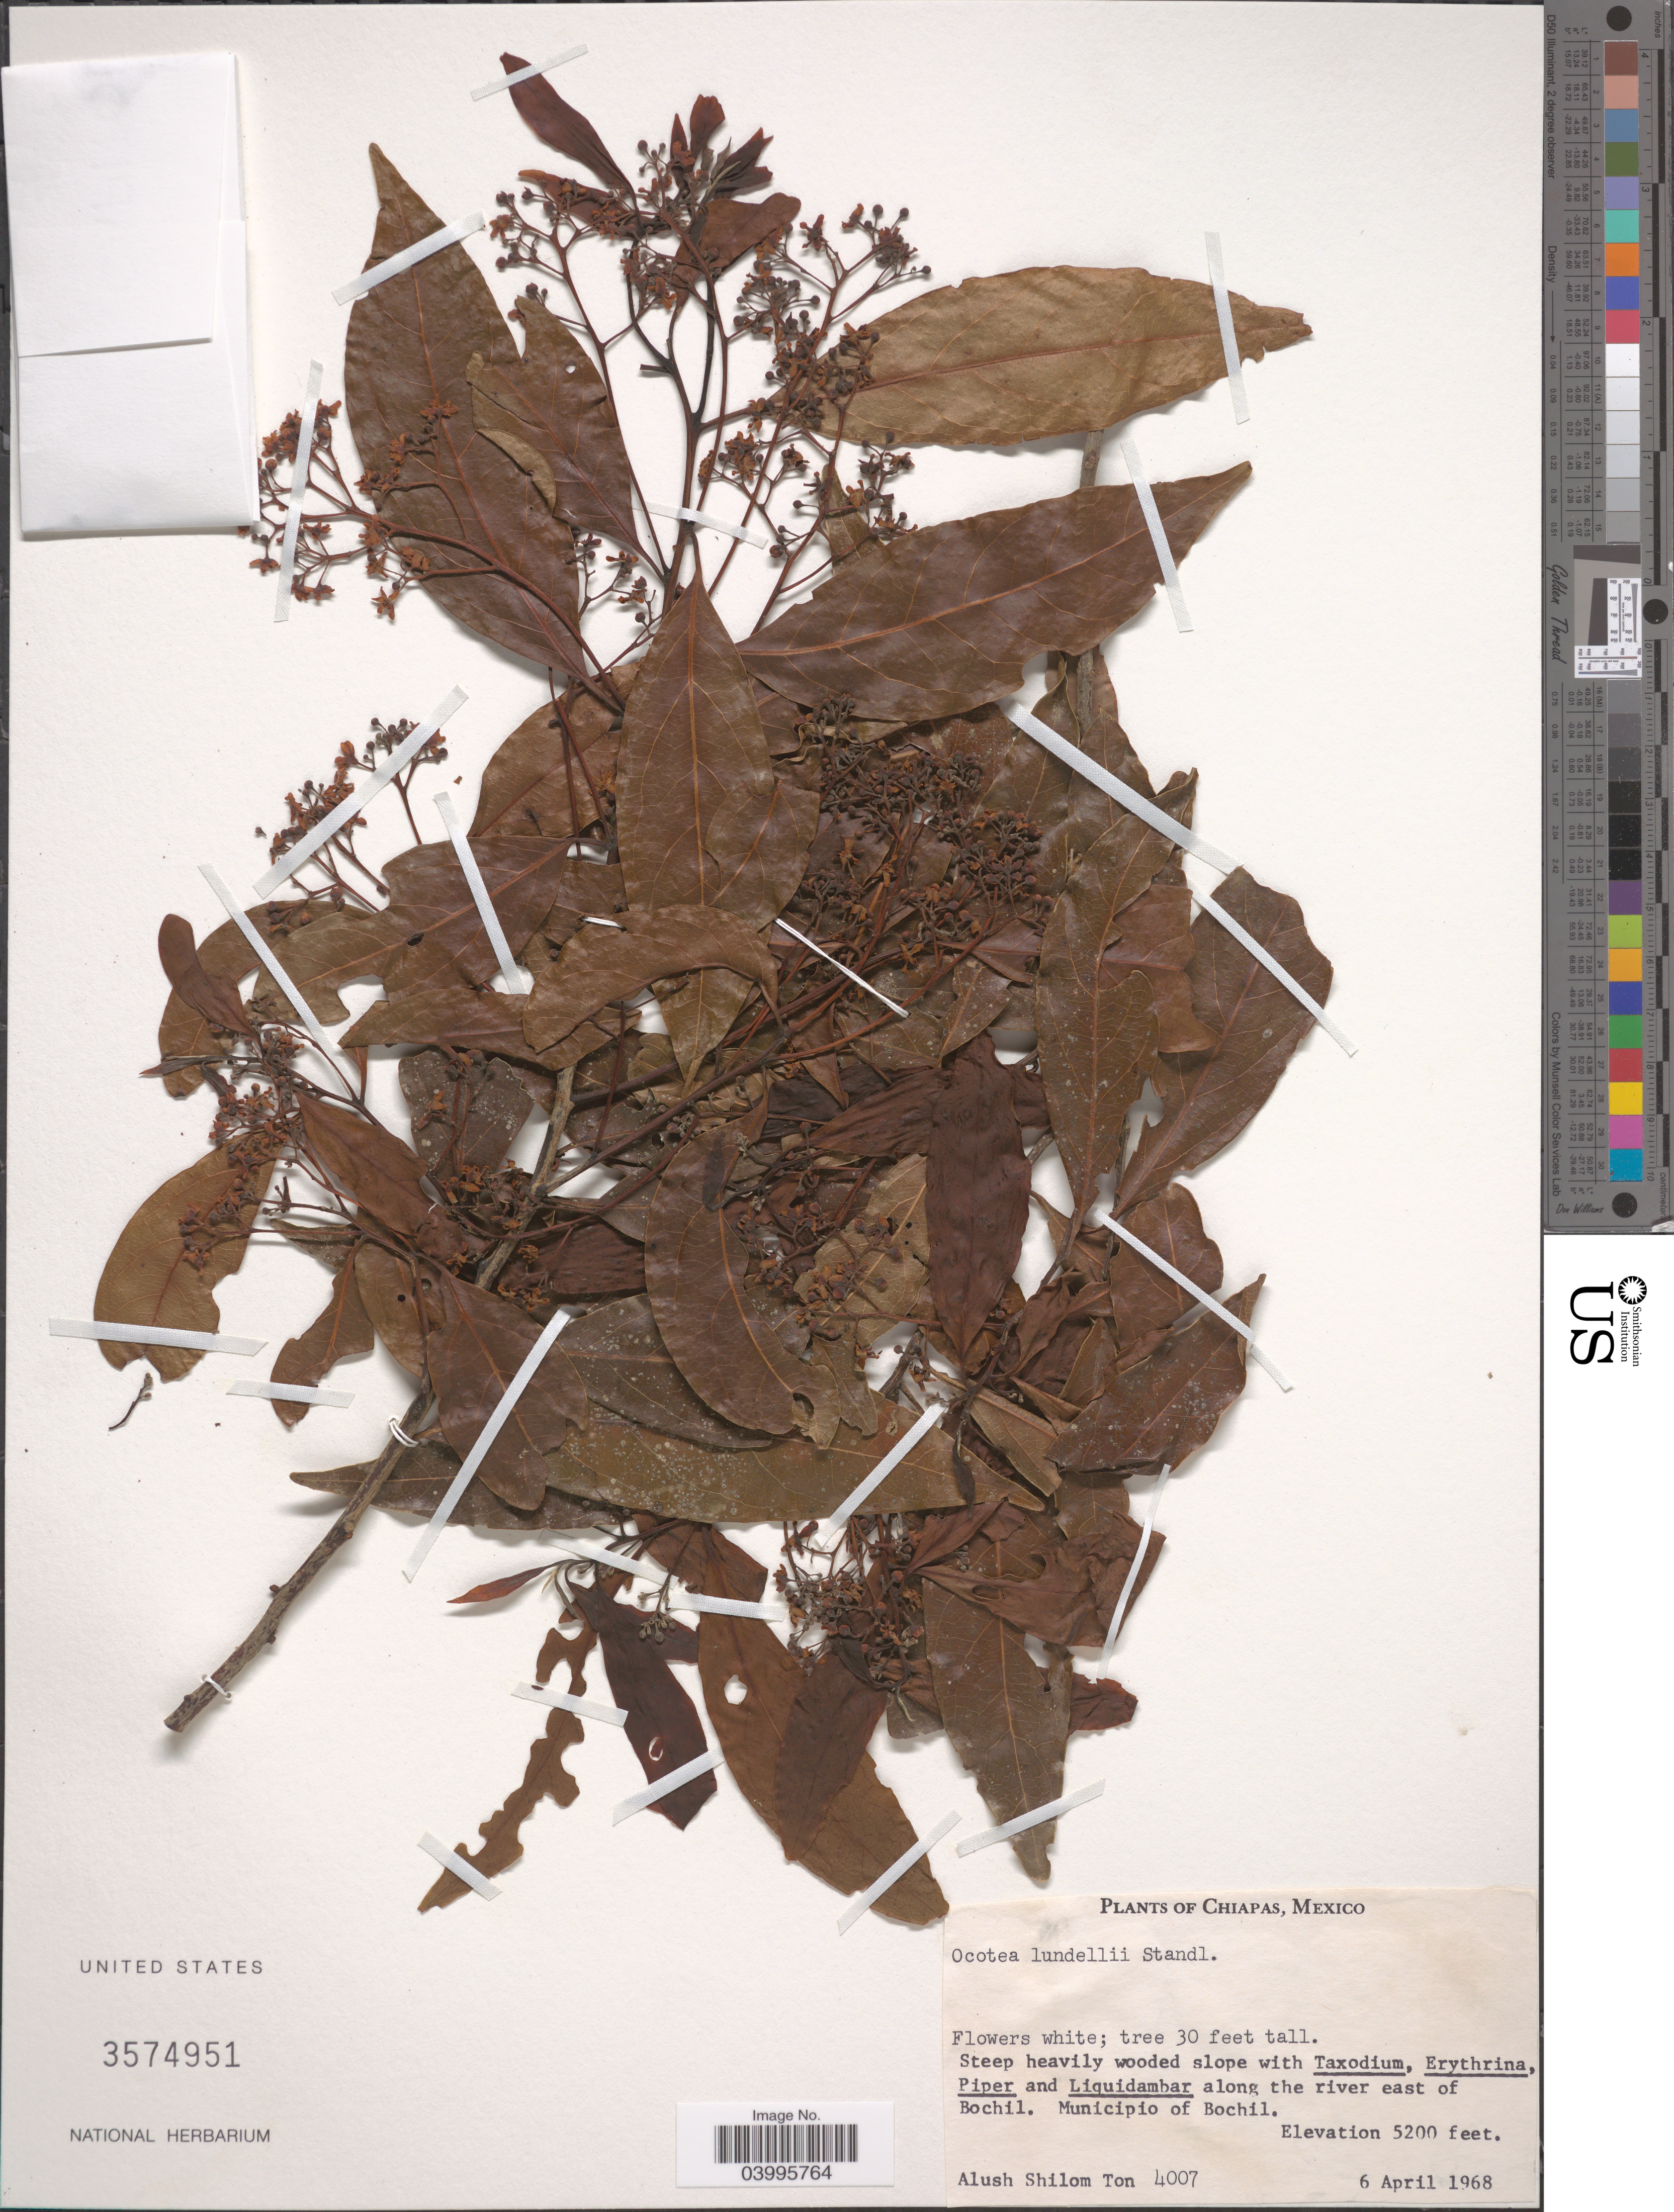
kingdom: Plantae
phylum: Tracheophyta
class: Magnoliopsida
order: Laurales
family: Lauraceae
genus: Ocotea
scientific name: Ocotea lundellii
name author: Standl.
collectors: A. M. Ton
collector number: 4007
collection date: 1968-04-06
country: Mexico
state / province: Chiapas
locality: Along the river east of Bochil. Municipio of Bochil.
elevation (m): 1585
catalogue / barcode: US 3574951